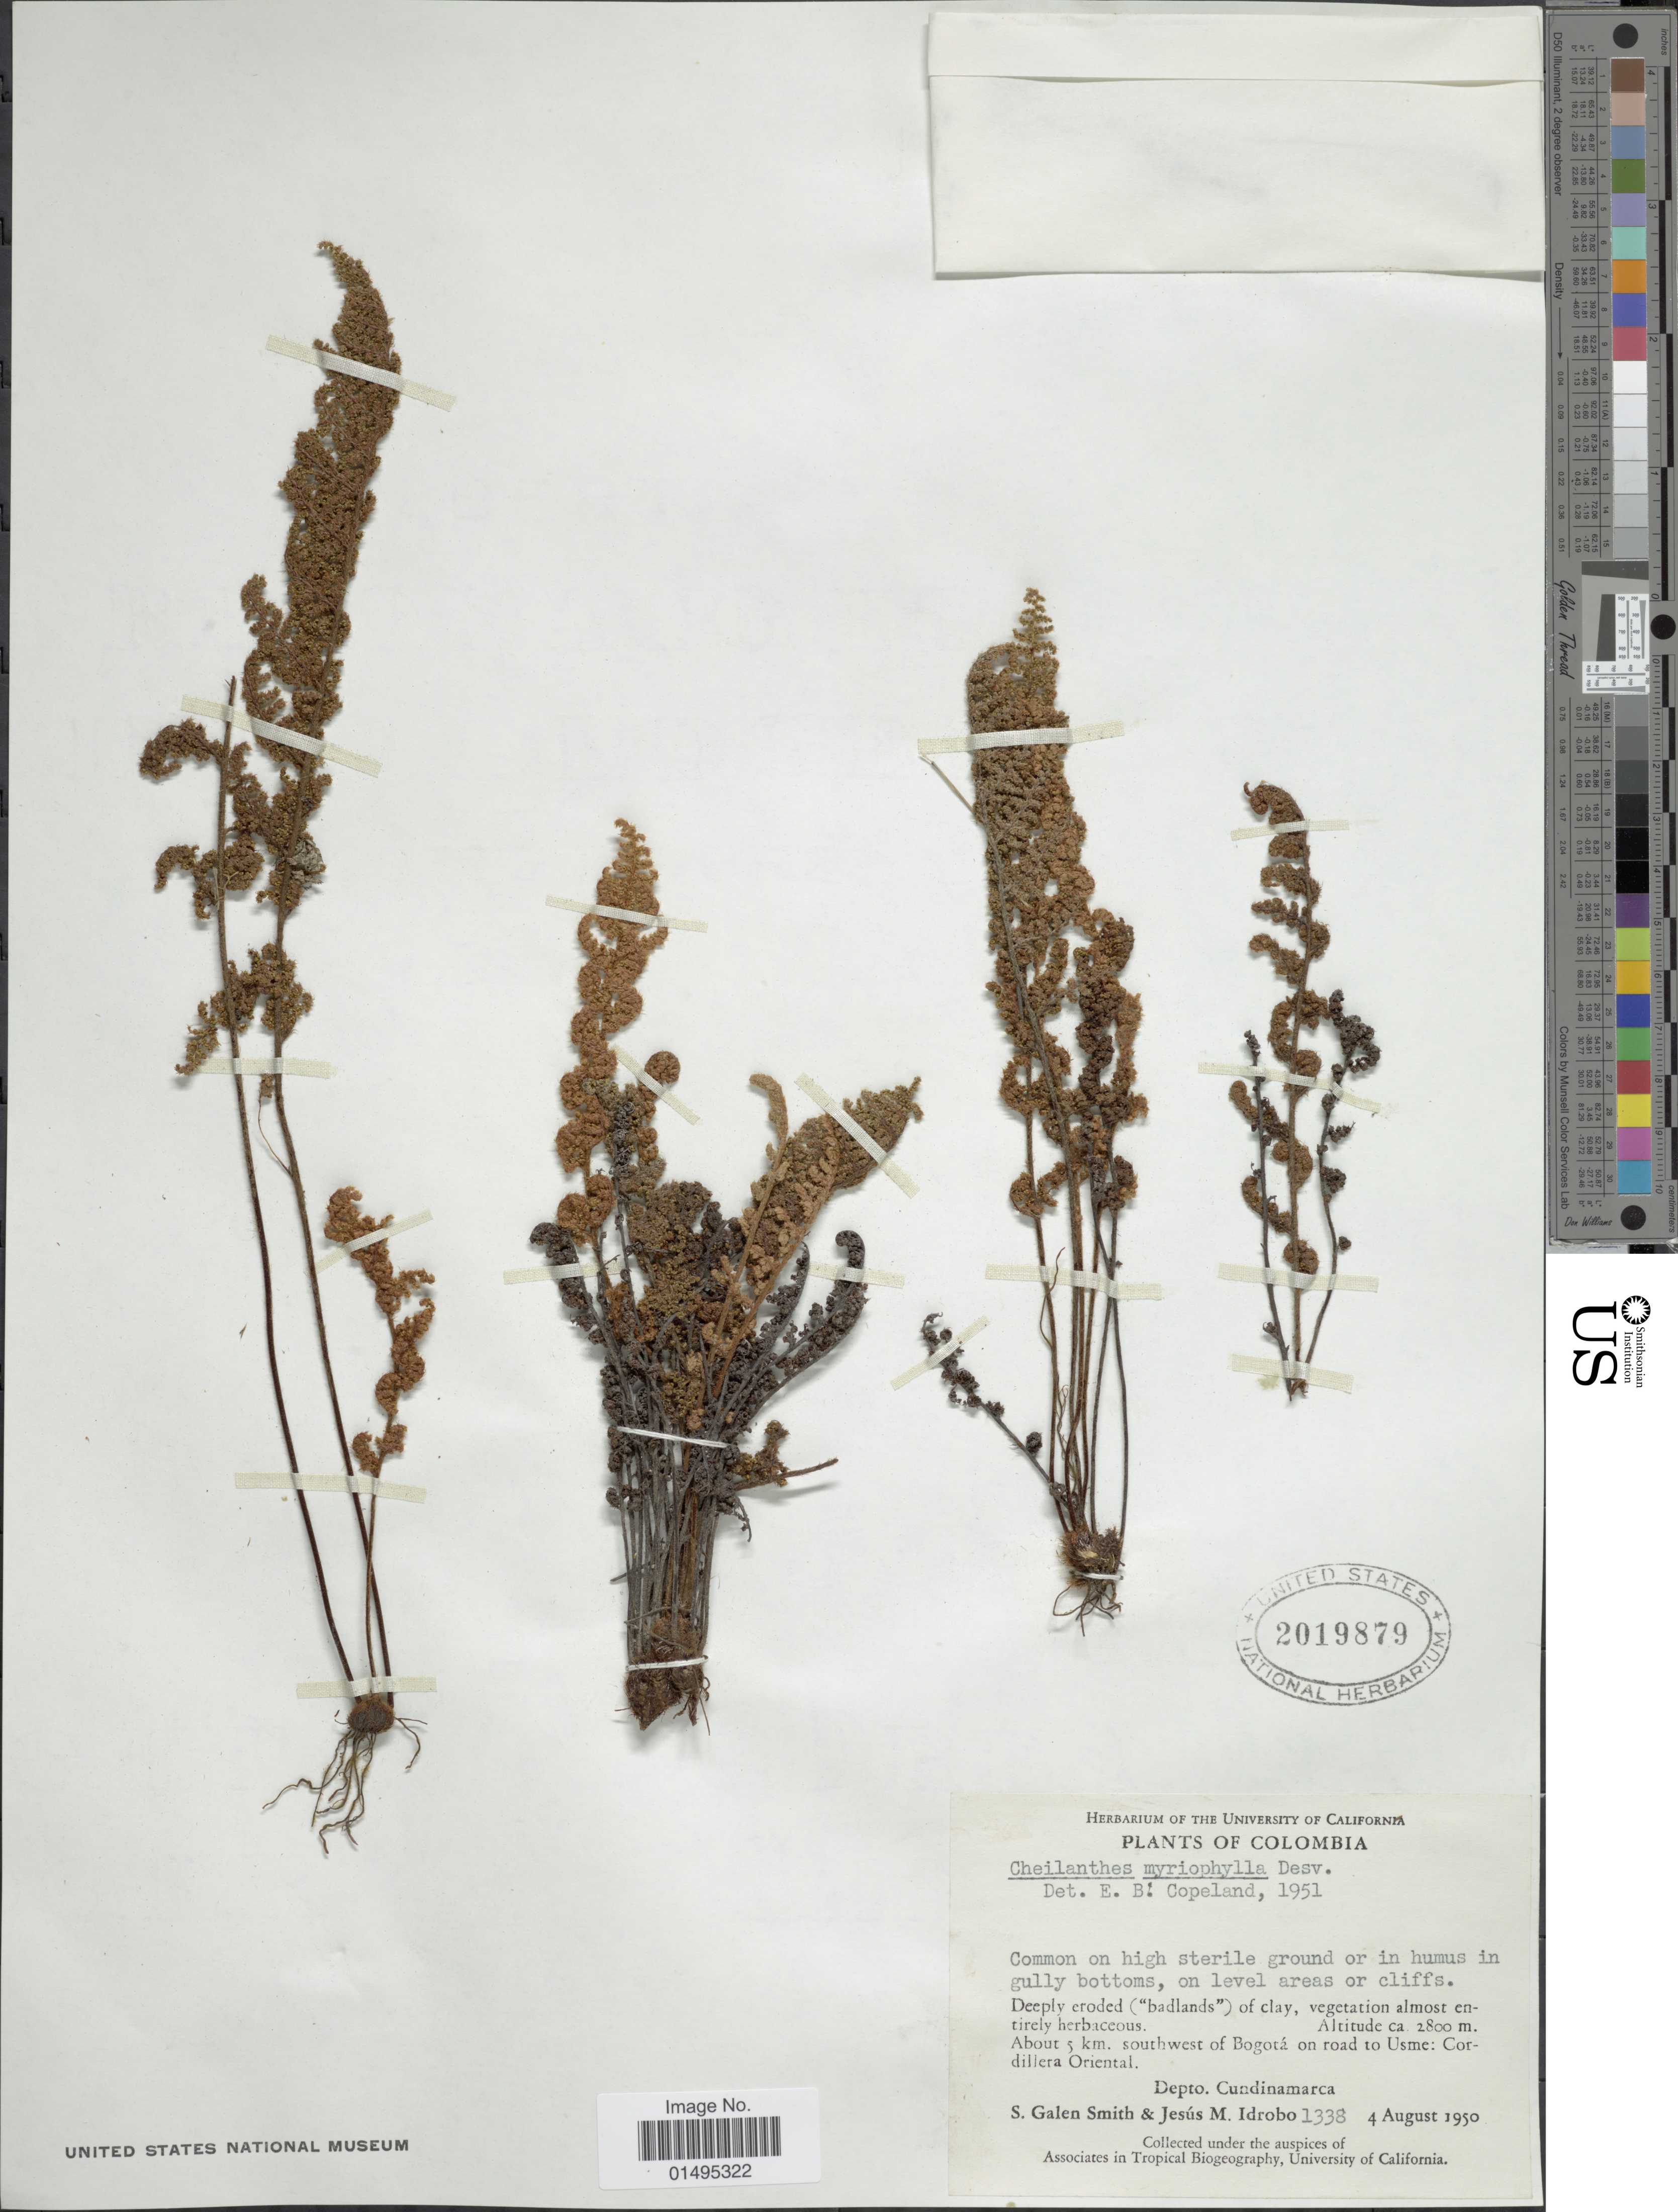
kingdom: Plantae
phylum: Tracheophyta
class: Polypodiopsida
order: Polypodiales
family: Pteridaceae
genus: Myriopteris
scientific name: Myriopteris myriophylla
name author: (Desv.) J. Sm.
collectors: S. G. Smith & J. M. Idrobo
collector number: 1338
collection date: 1950-08-04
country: Colombia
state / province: Cundinamarca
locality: Colombia, About 5 km. southwest of Bogota on road to Usme: Cordillera Oriental. Depto. Cundinamarca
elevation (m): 2800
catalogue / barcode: US 2019879